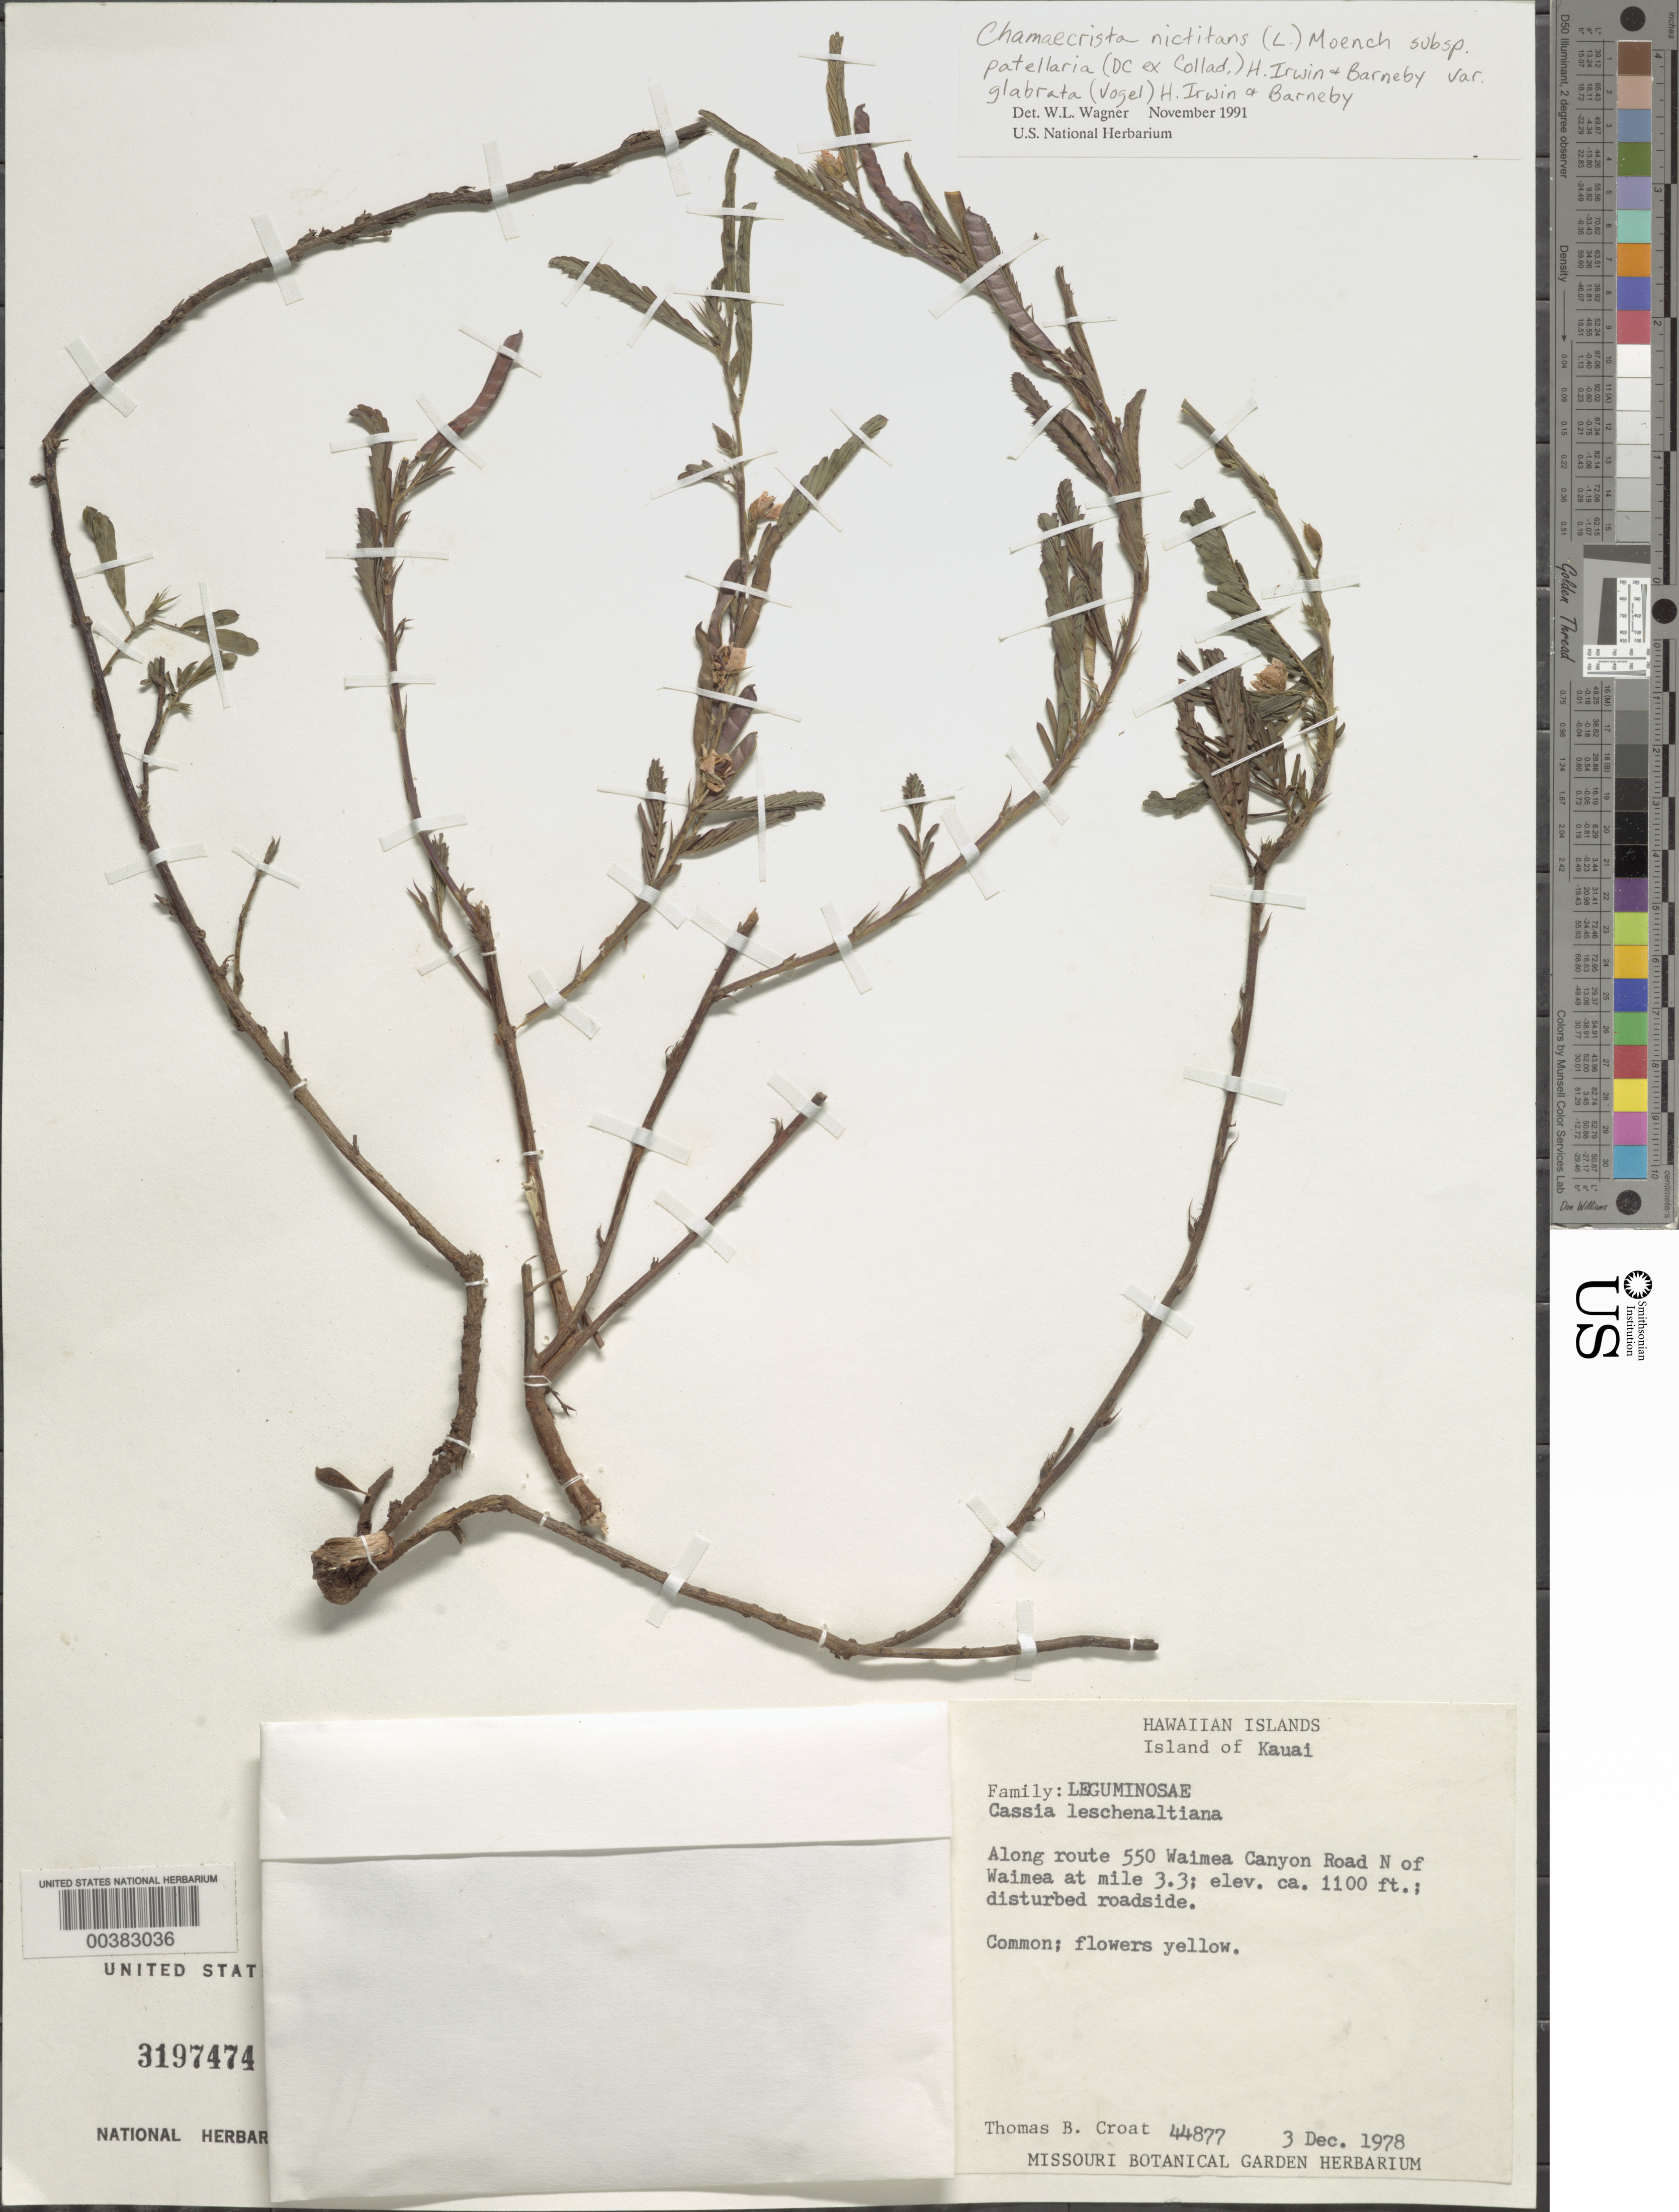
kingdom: Plantae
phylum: Tracheophyta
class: Magnoliopsida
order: Fabales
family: Fabaceae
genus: Chamaecrista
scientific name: Chamaecrista nictitans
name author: (L.) Moench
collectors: T. B. Croat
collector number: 44877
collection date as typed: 03 Dec 1978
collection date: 1978-12-03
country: United States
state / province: Hawaii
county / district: Kauai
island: Kaua'i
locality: Along route 550 waimea canyon road n of waimea at mile 3.3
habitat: Disturbed roadside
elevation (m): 335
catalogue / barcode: US 3197474